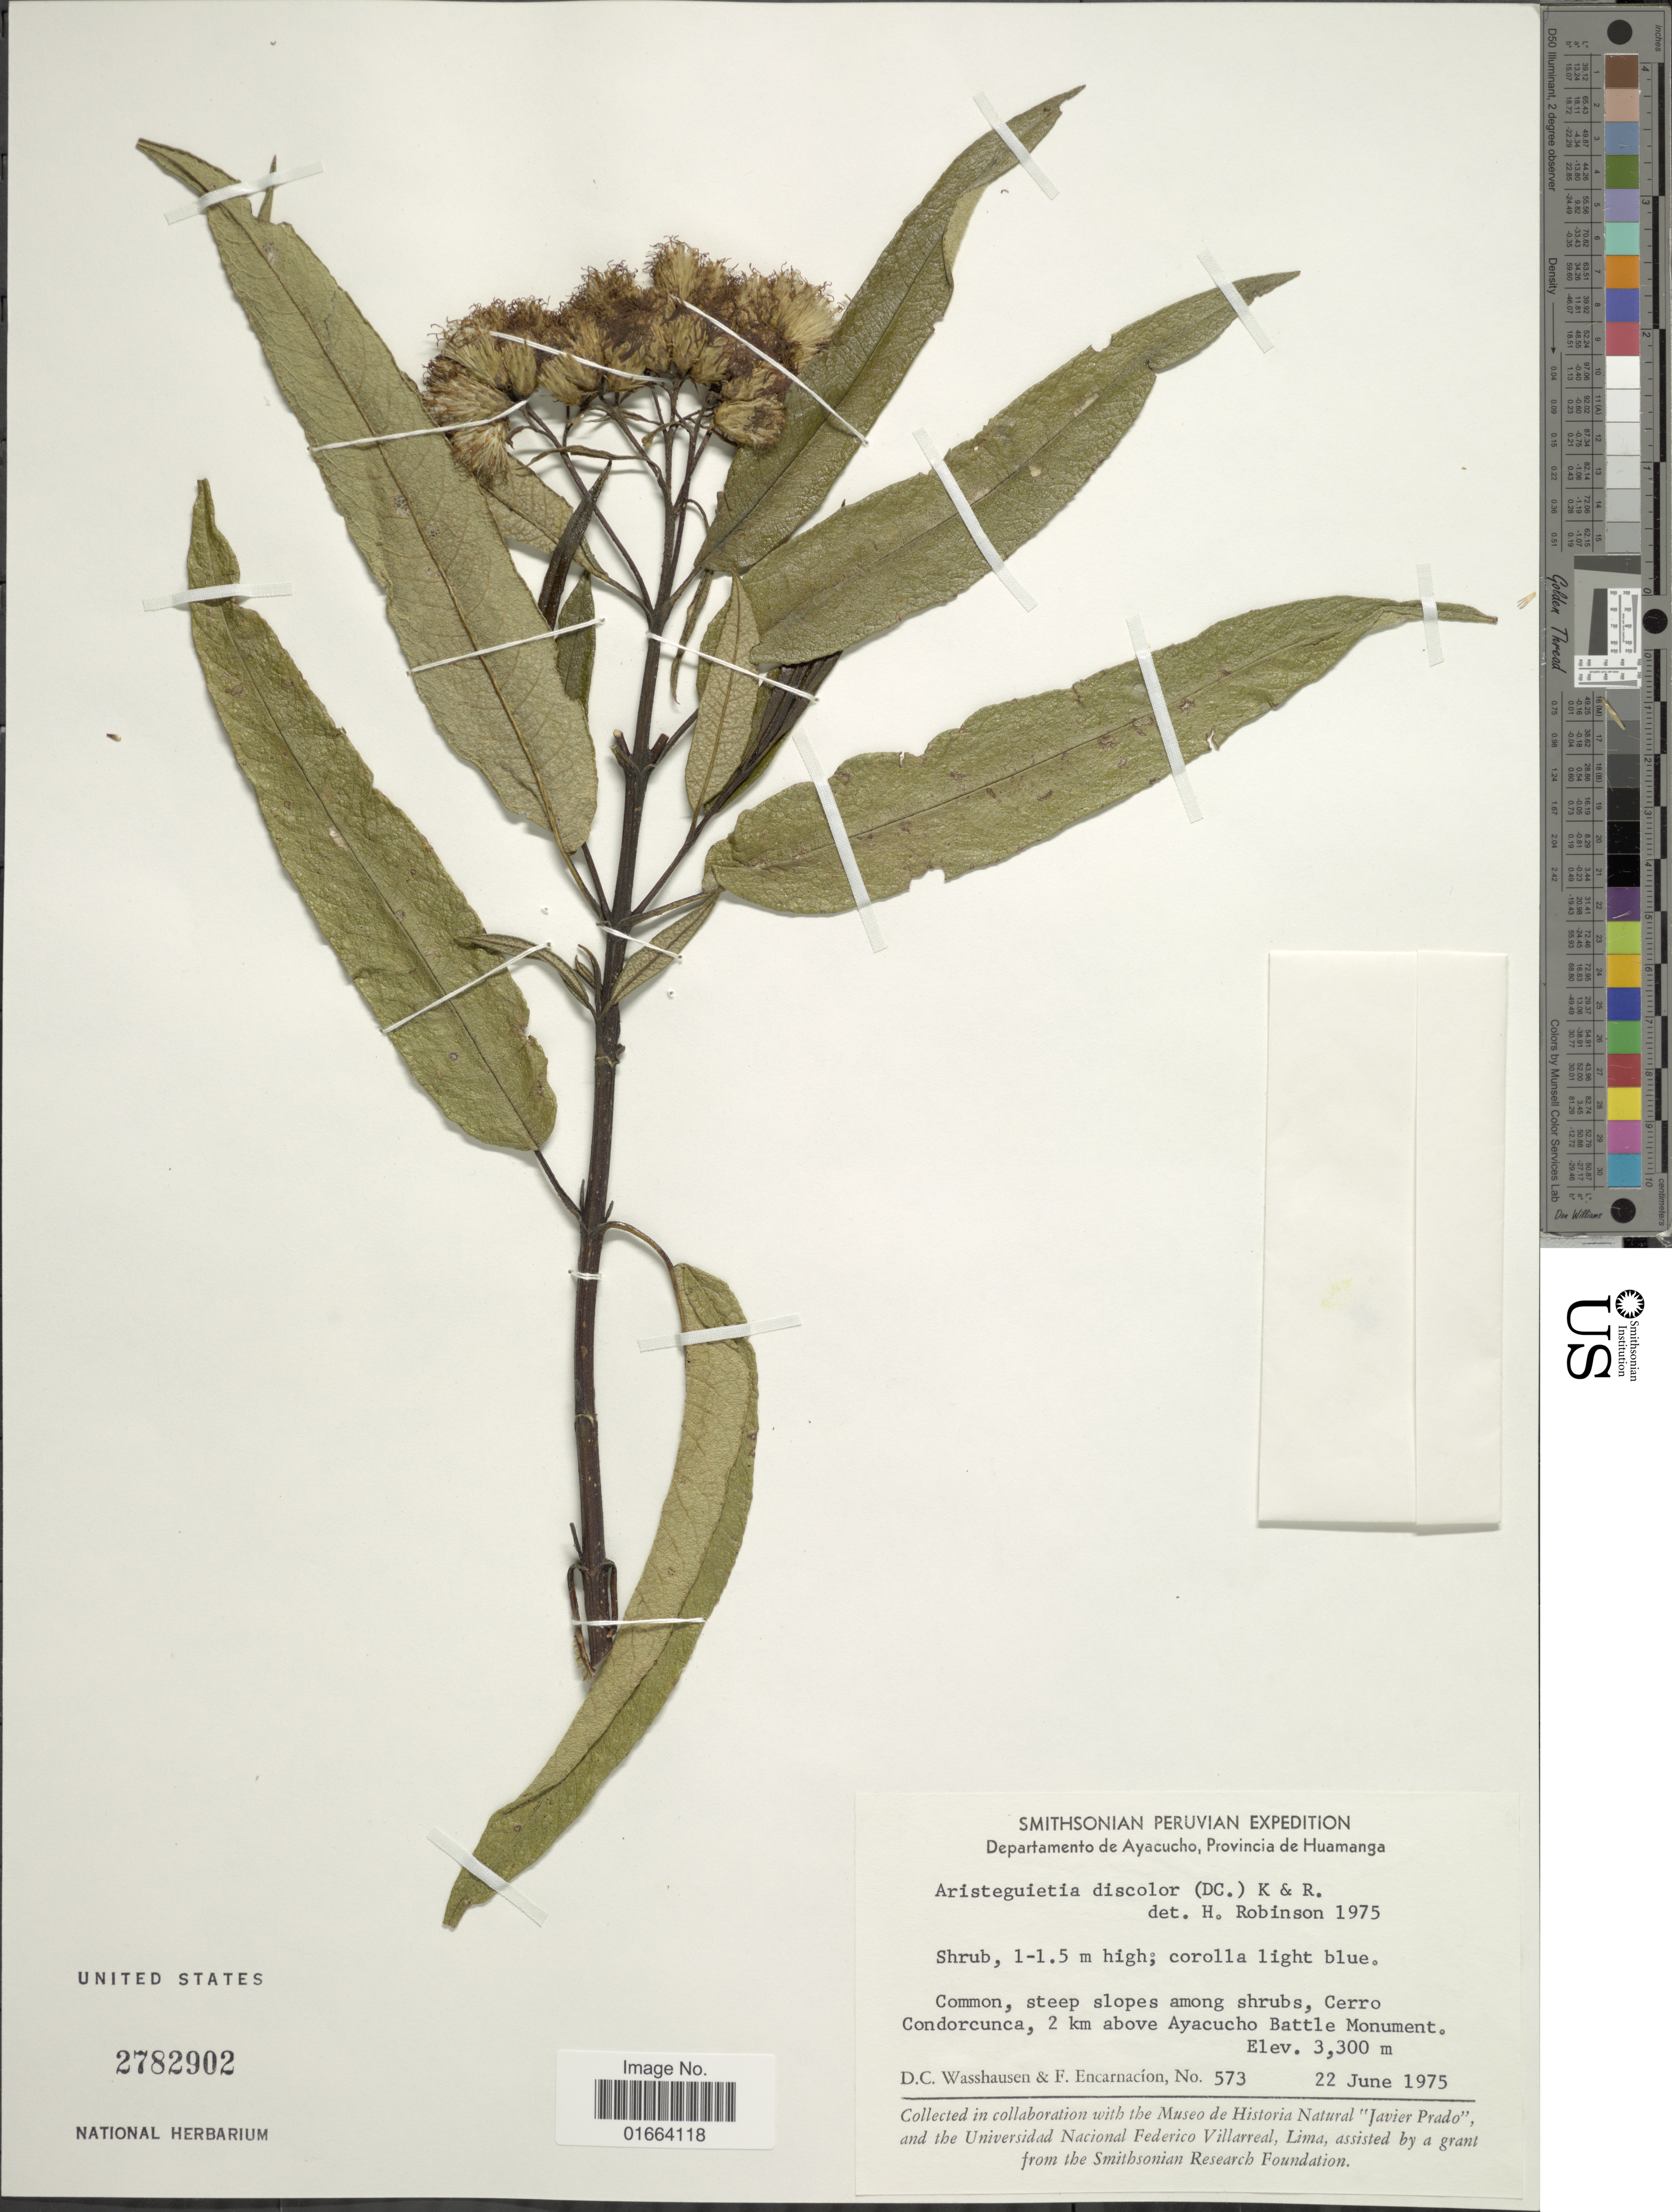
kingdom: Plantae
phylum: Tracheophyta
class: Magnoliopsida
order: Asterales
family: Asteraceae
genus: Aristeguietia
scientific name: Aristeguietia discolor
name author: (DC.) R.M. King & H. Rob.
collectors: D. C. Wasshausen & F. Encarnación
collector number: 573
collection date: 1975-06-22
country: Peru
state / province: Ayacucho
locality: Provincia de Huamanga. Cerro Condorcunca, 2 km above Ayacucho Battle Monument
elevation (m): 3300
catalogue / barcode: US 2782902